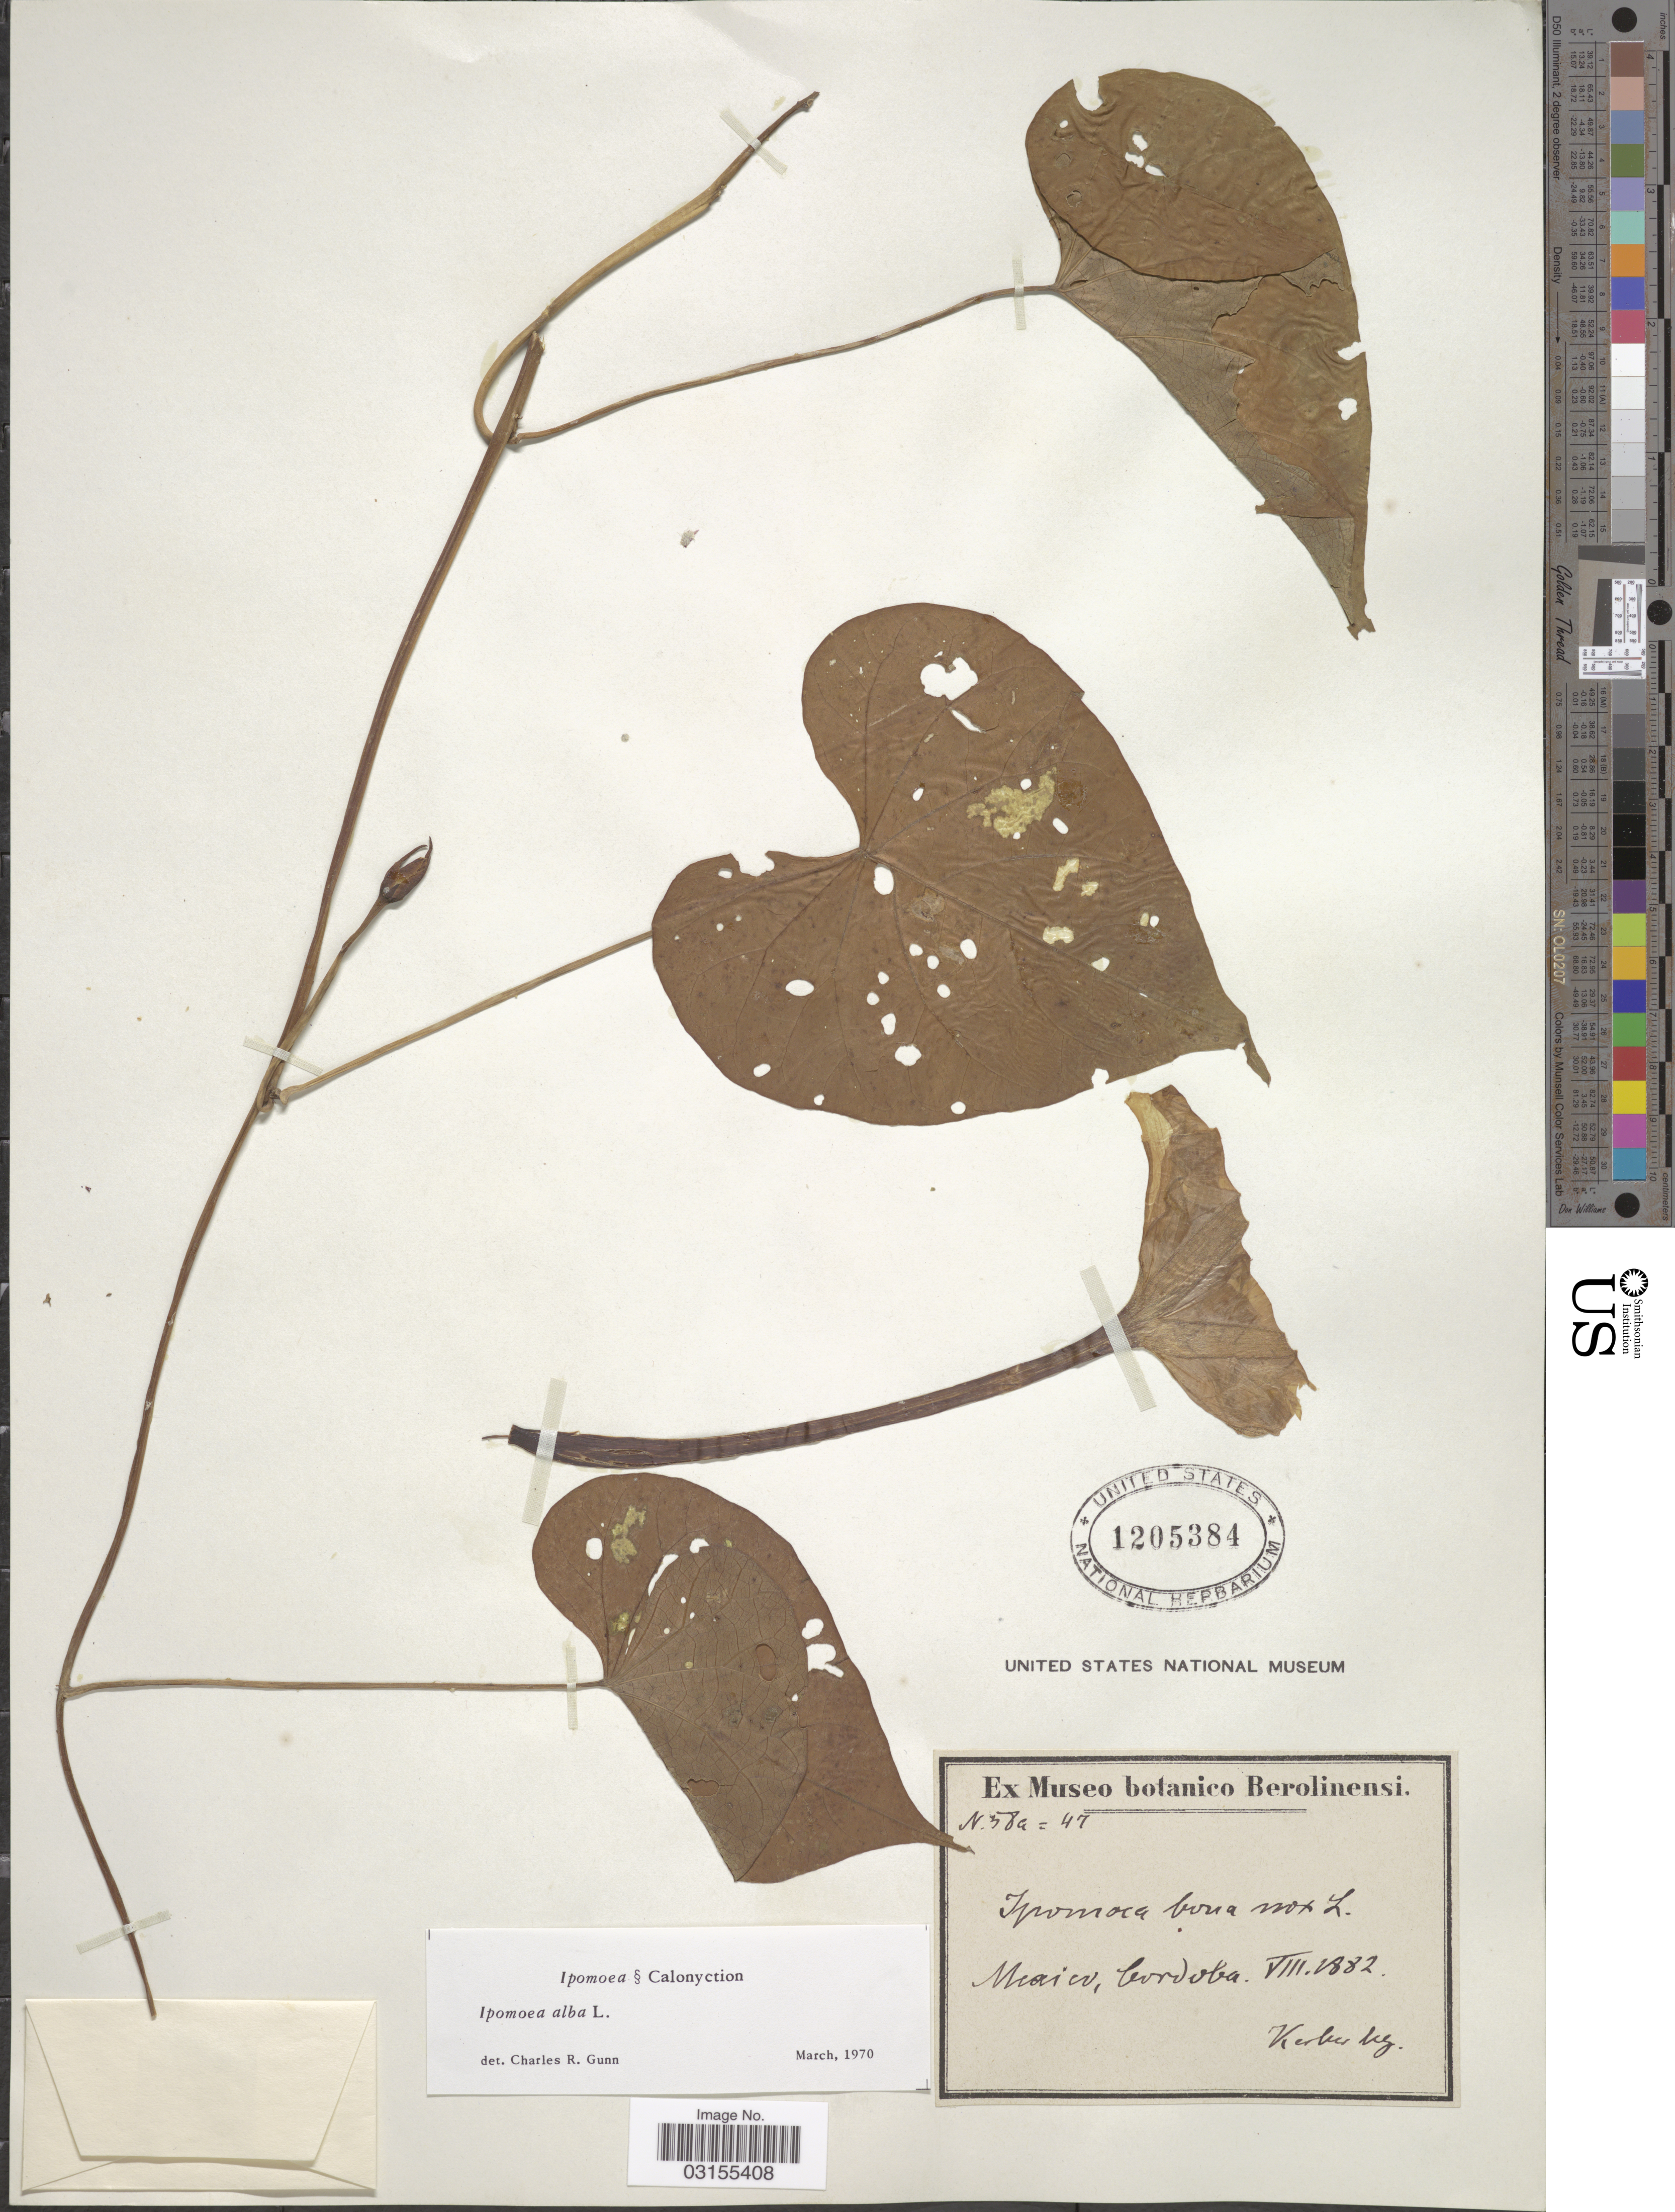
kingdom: Plantae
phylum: Tracheophyta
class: Magnoliopsida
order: Solanales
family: Convolvulaceae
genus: Ipomoea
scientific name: Ipomoea alba L.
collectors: -. Kerber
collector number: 58a=47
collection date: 1882-08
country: Mexico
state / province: Veracruz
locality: Mexico, Cordoba.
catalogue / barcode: US 1205384